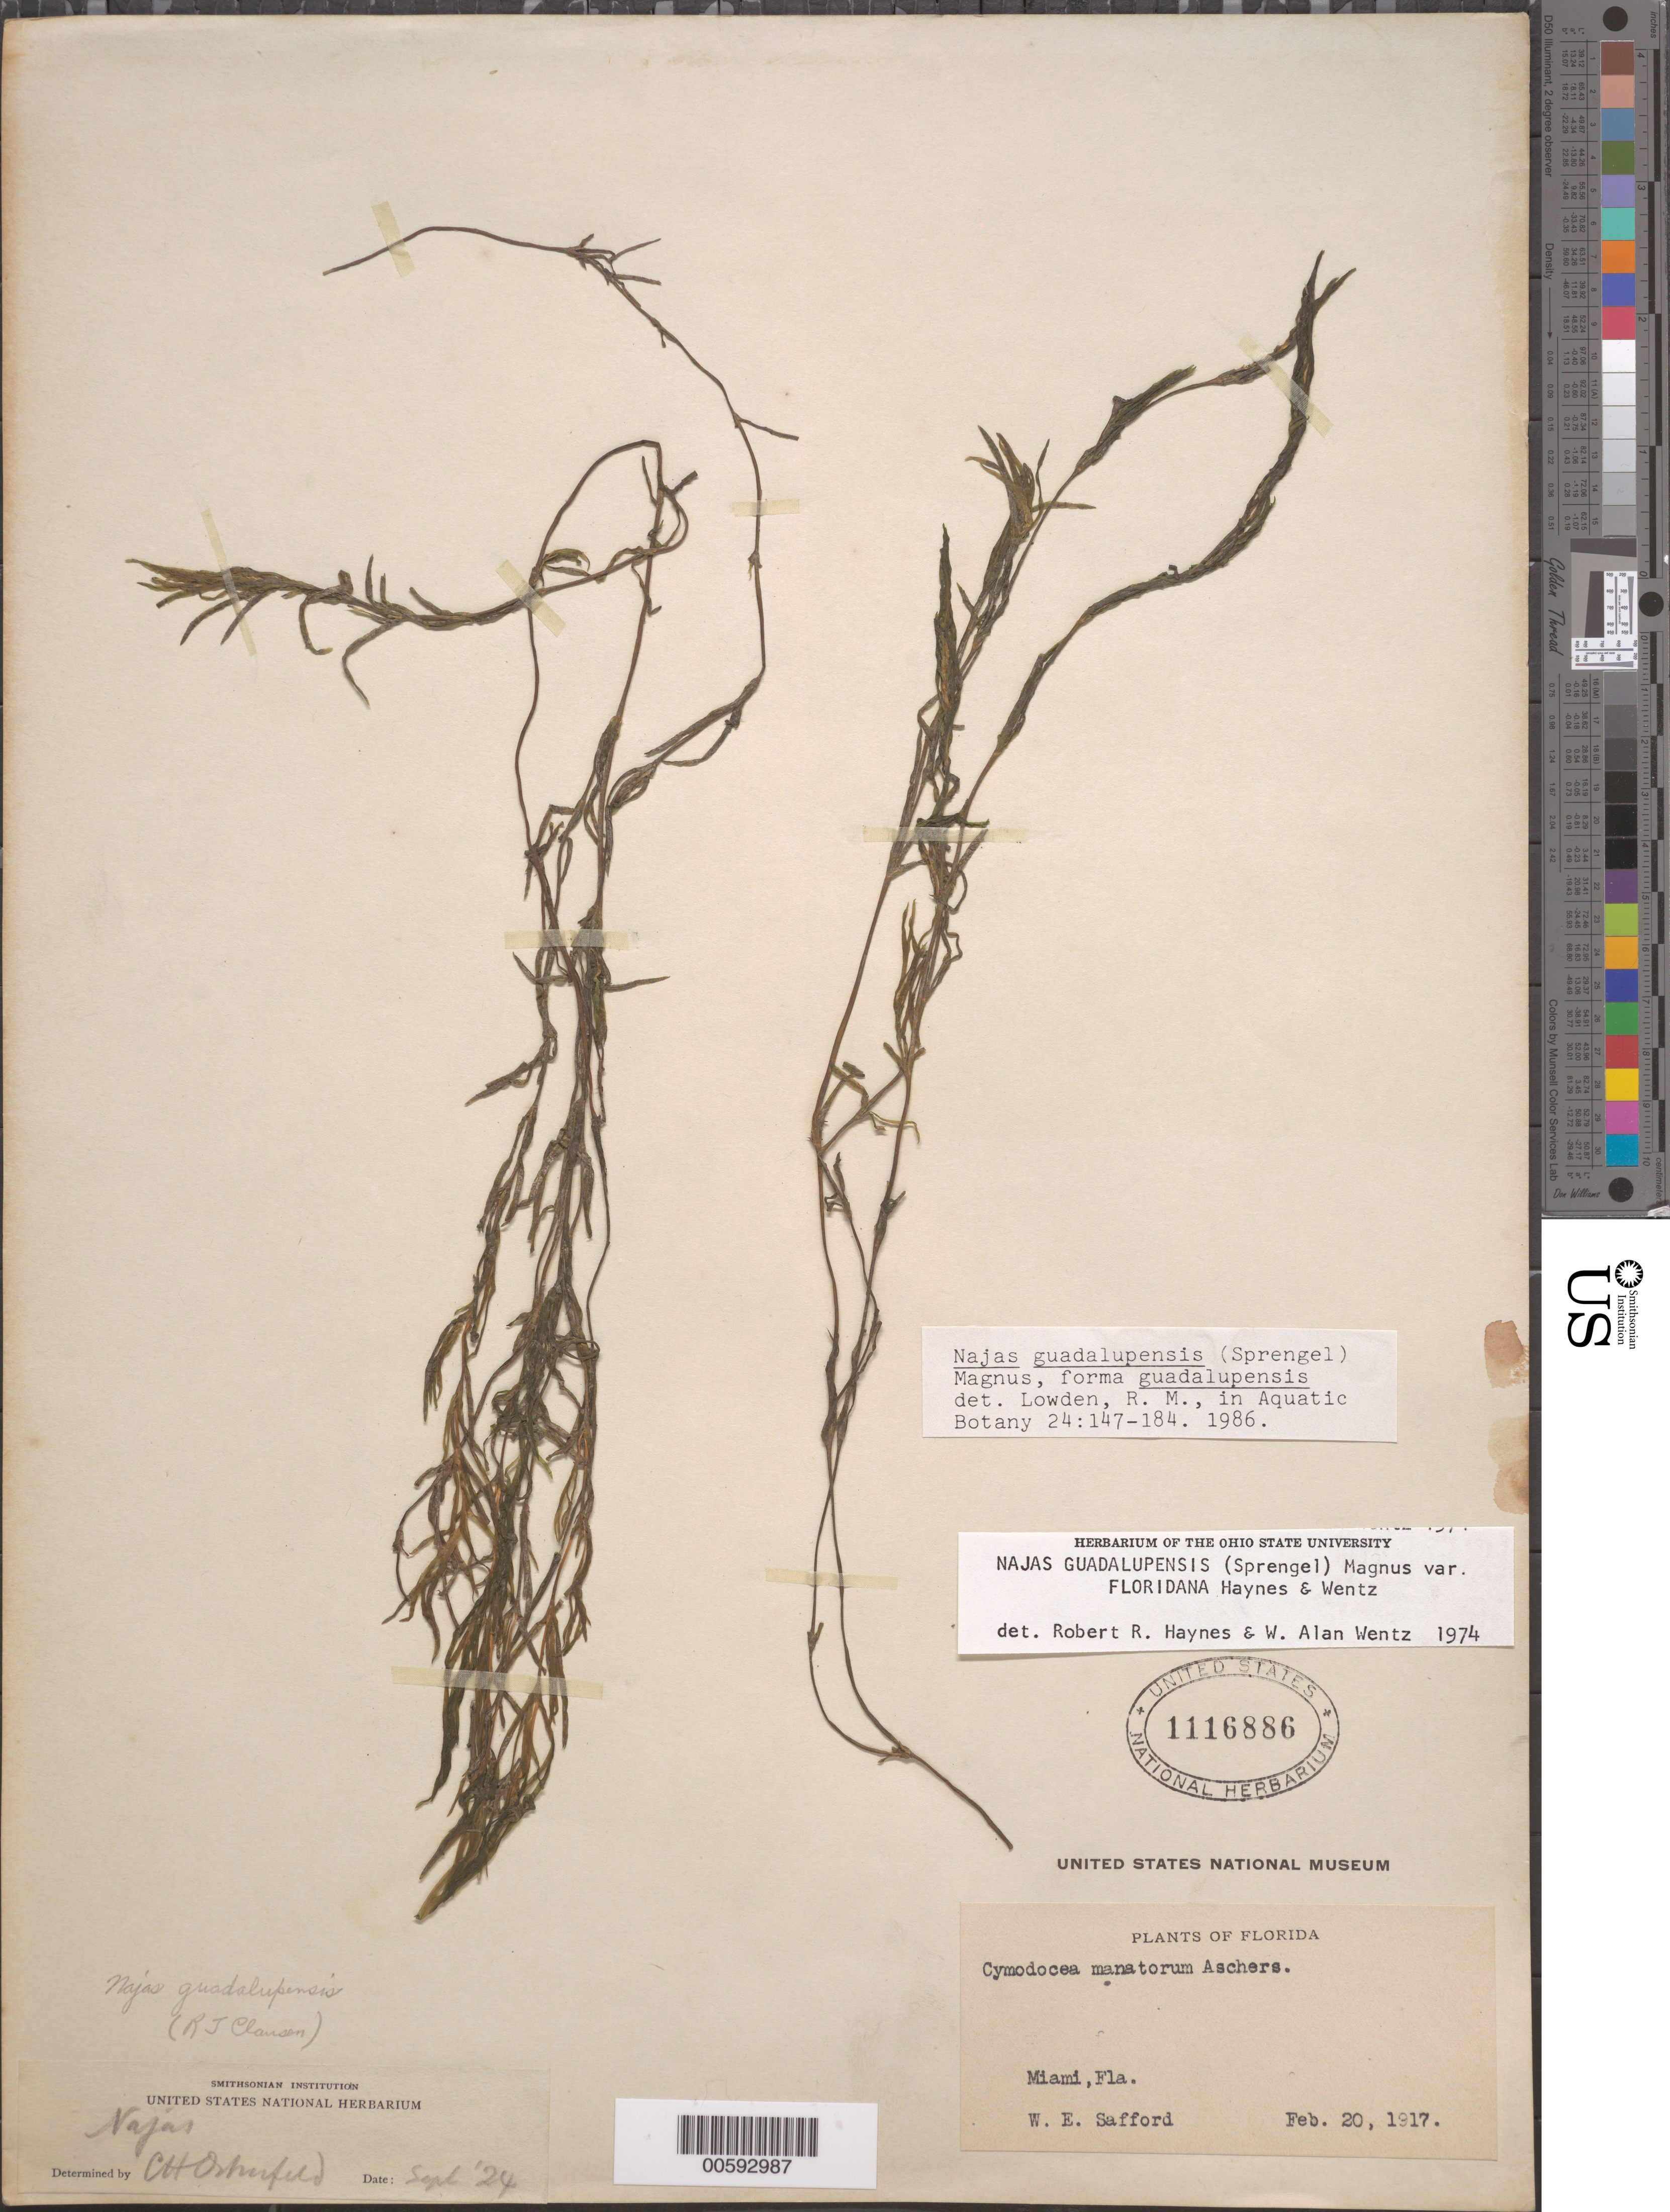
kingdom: Plantae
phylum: Tracheophyta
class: Liliopsida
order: Alismatales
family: Hydrocharitaceae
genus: Najas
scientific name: Najas guadalupensis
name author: (Spreng.) Magnus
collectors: W. E. Safford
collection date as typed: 20 Feb 1917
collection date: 1917-02-20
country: United States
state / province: Florida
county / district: Dade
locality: Miami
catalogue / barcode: US 1116886